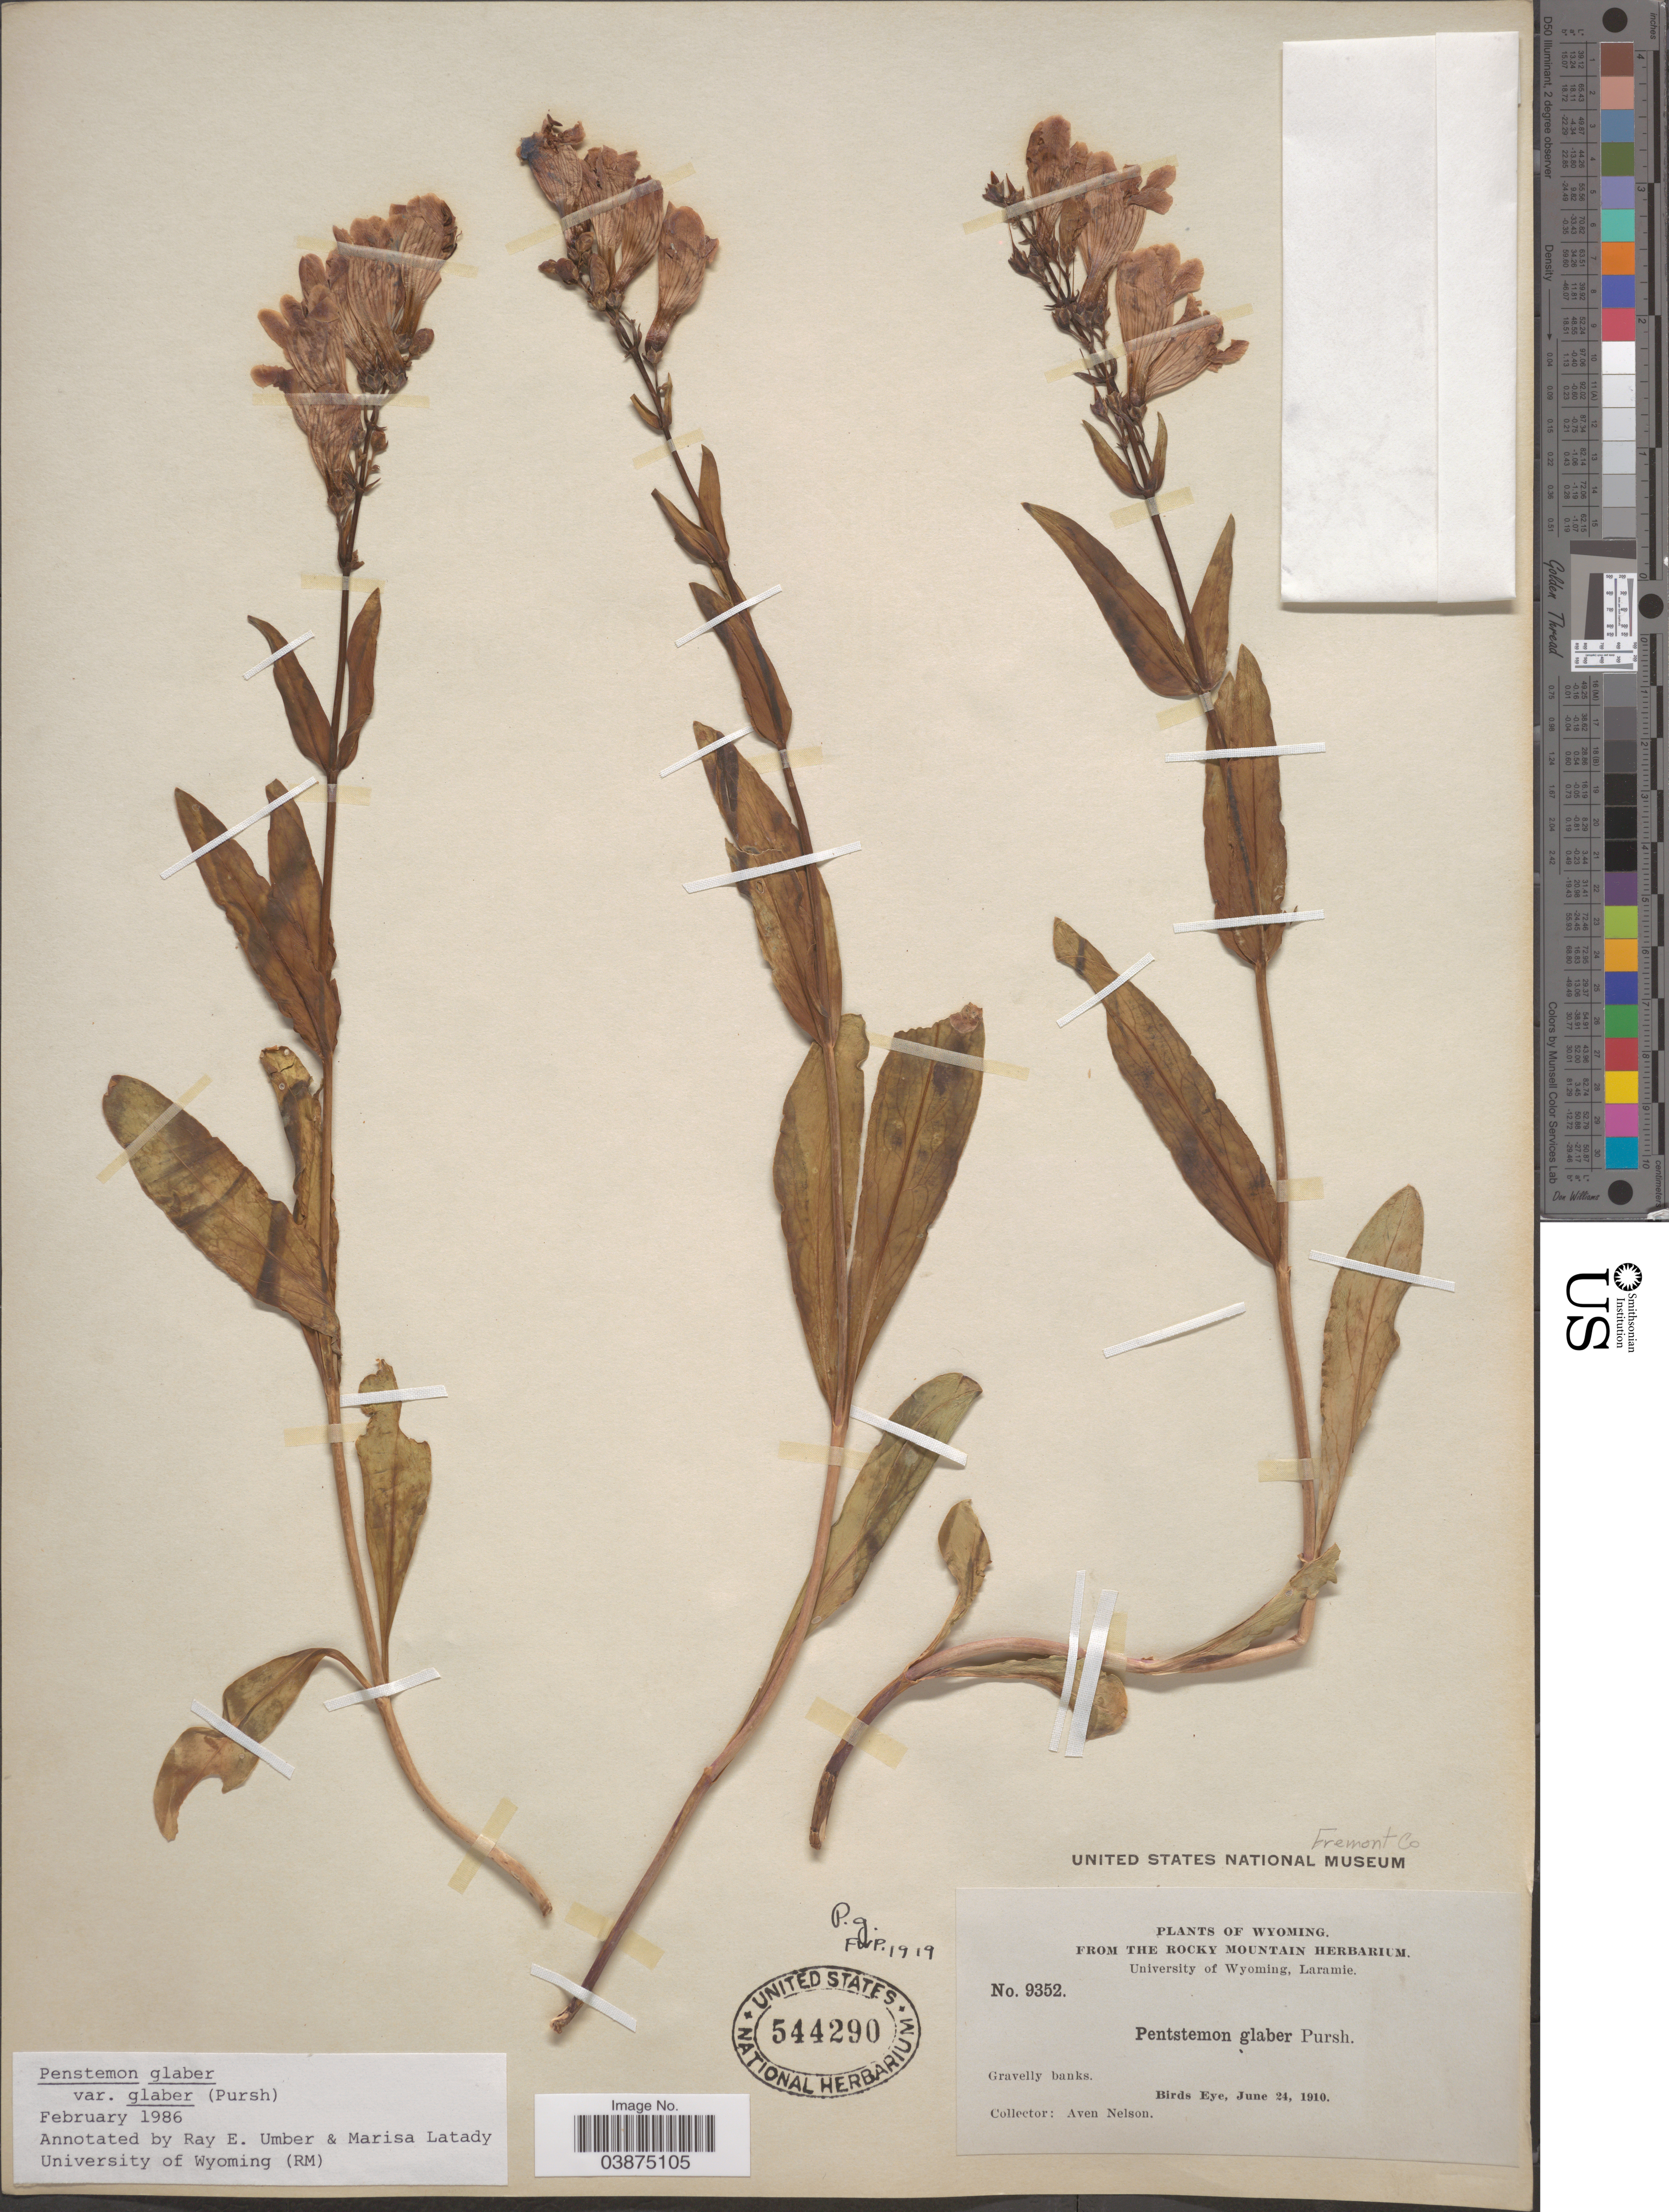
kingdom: Plantae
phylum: Tracheophyta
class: Magnoliopsida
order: Lamiales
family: Plantaginaceae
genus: Penstemon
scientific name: Penstemon glaber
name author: Pursh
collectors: A. Nelson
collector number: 9352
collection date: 1910-06-24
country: United States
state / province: Wyoming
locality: Gravelly banks. Birds Eye.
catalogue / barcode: US 544290